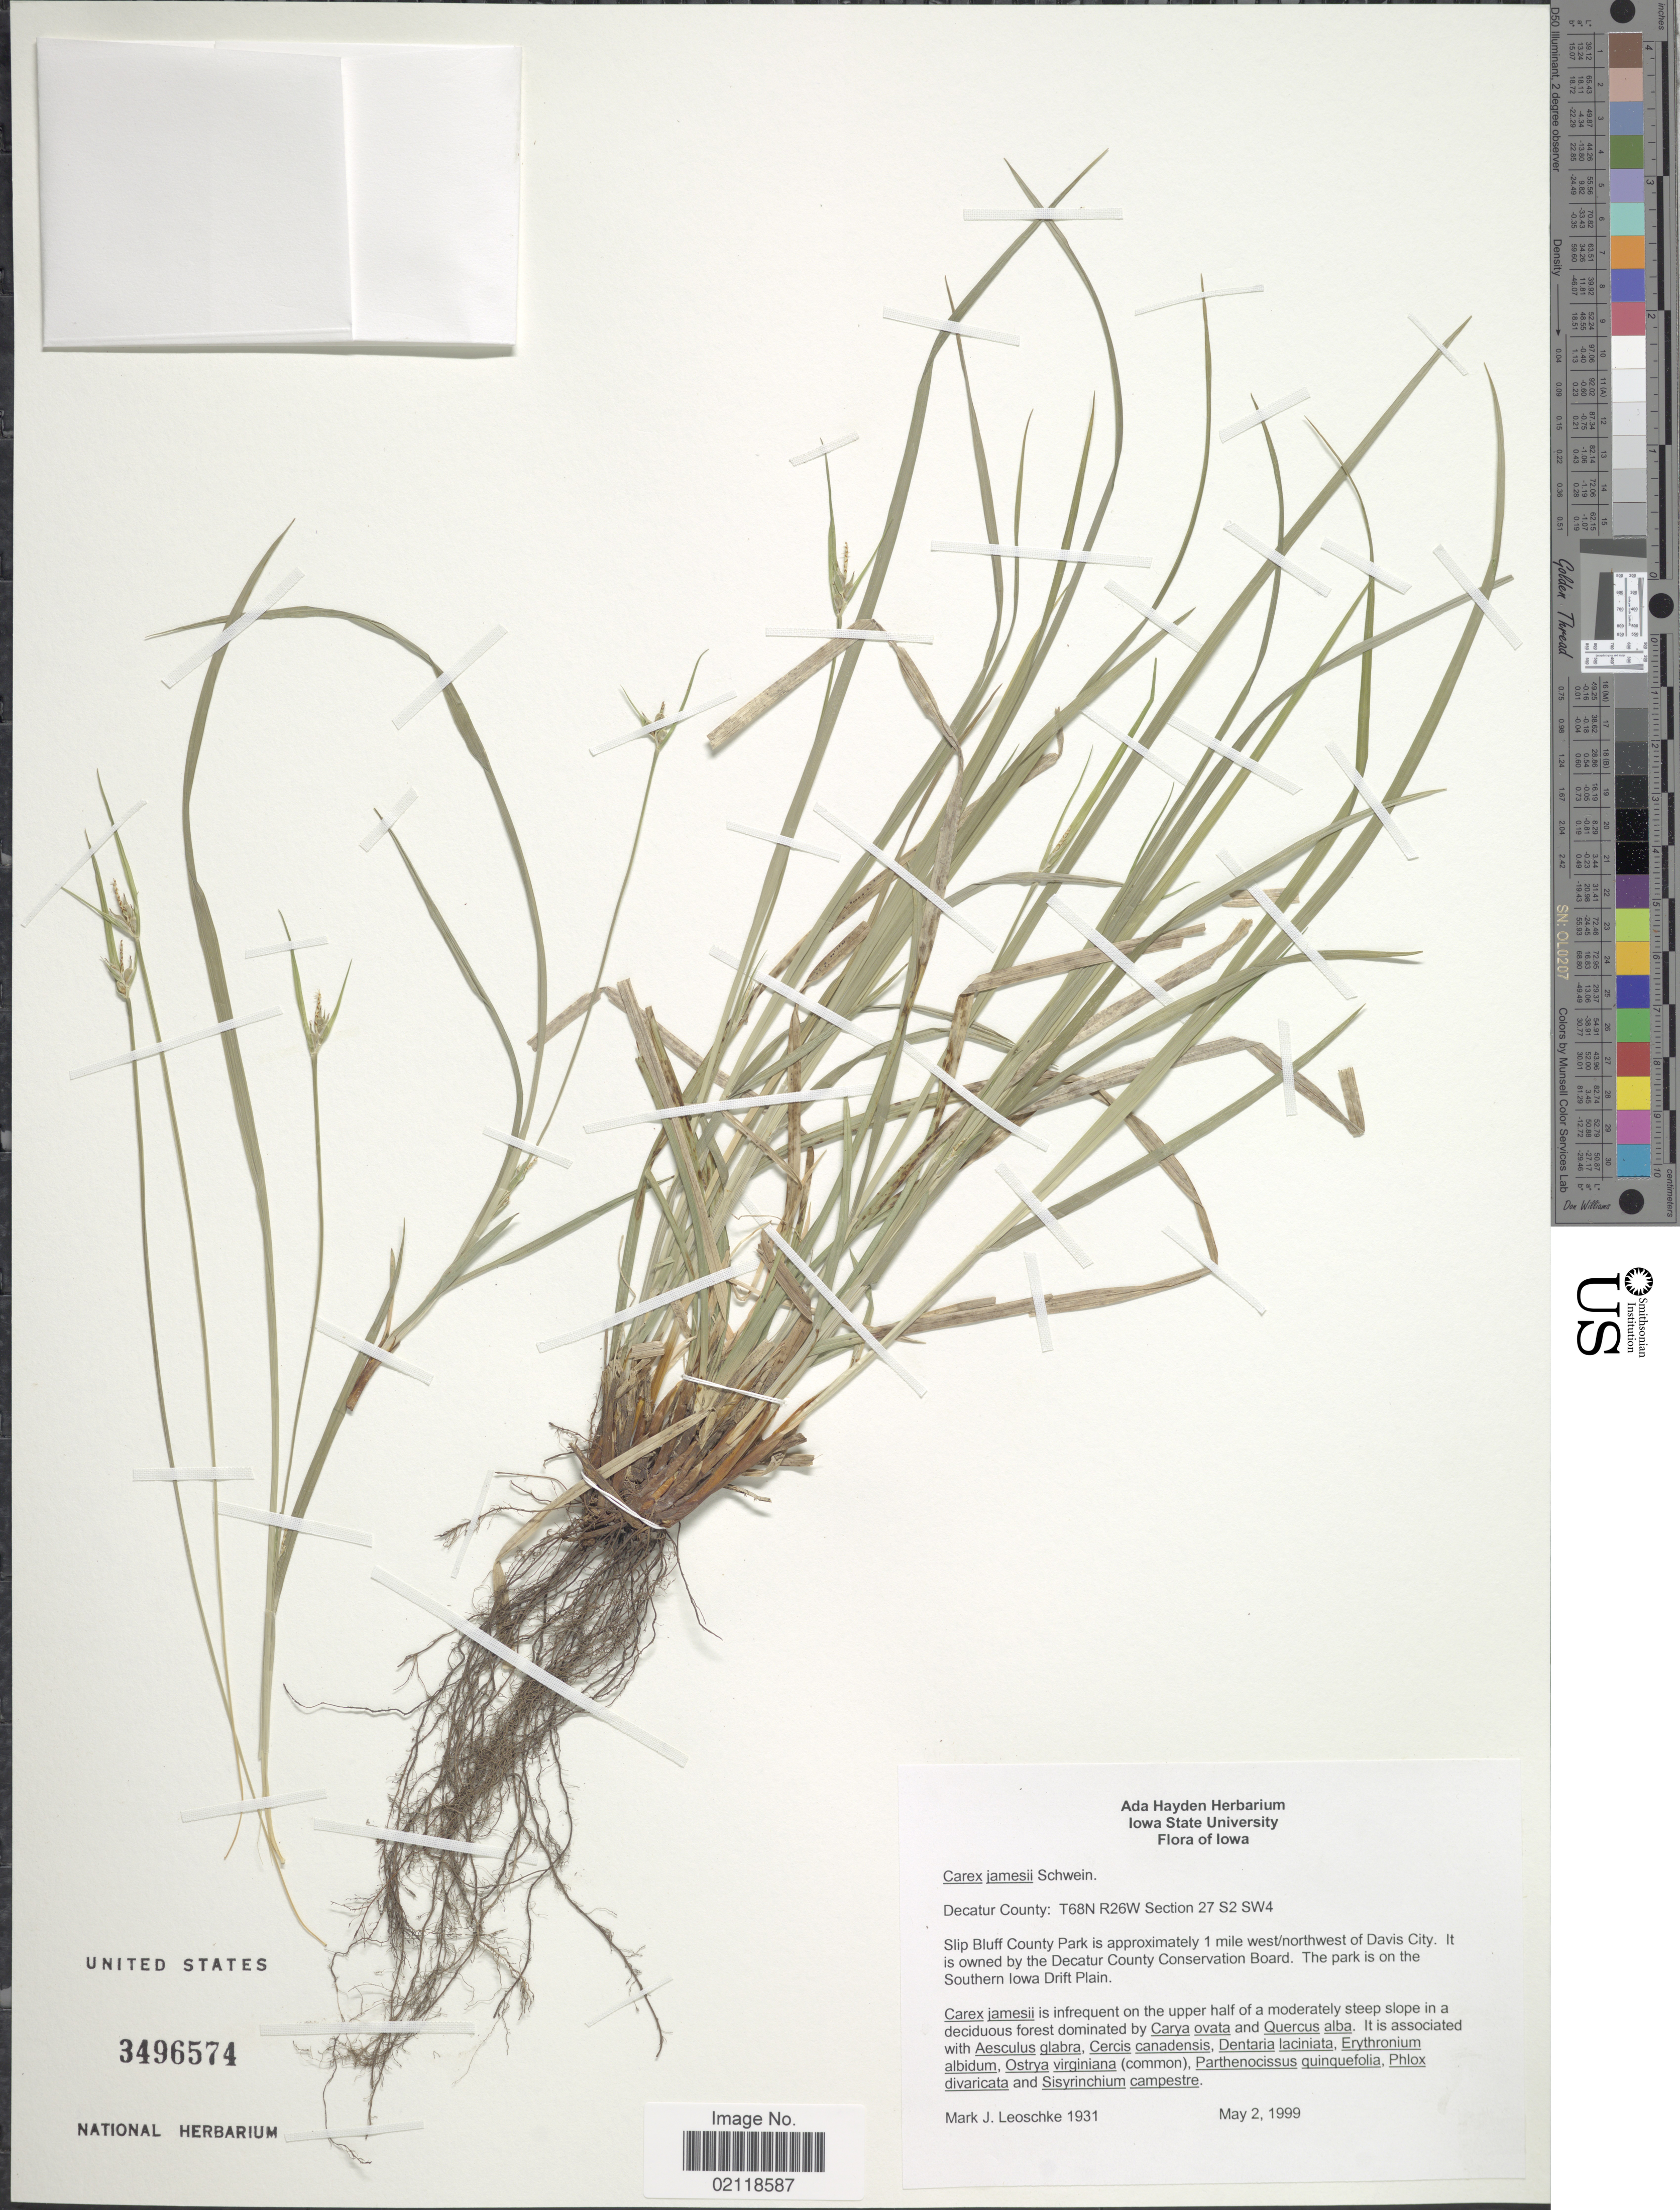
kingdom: Plantae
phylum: Tracheophyta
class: Liliopsida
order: Poales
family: Cyperaceae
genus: Carex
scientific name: Carex jamesii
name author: Schwein.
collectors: M. J. Leoschke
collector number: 1931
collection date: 1999-05-02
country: United States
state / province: Iowa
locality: Decatur County: T68N R26W Section 27 S2 SW4, Slip Bluff County Park is approximately 1 mile west/northwest of Davis County, it is owned by the Decatur County Conservation Board, the park is on the Southern Iowa Drift Plain.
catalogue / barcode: US 3496574